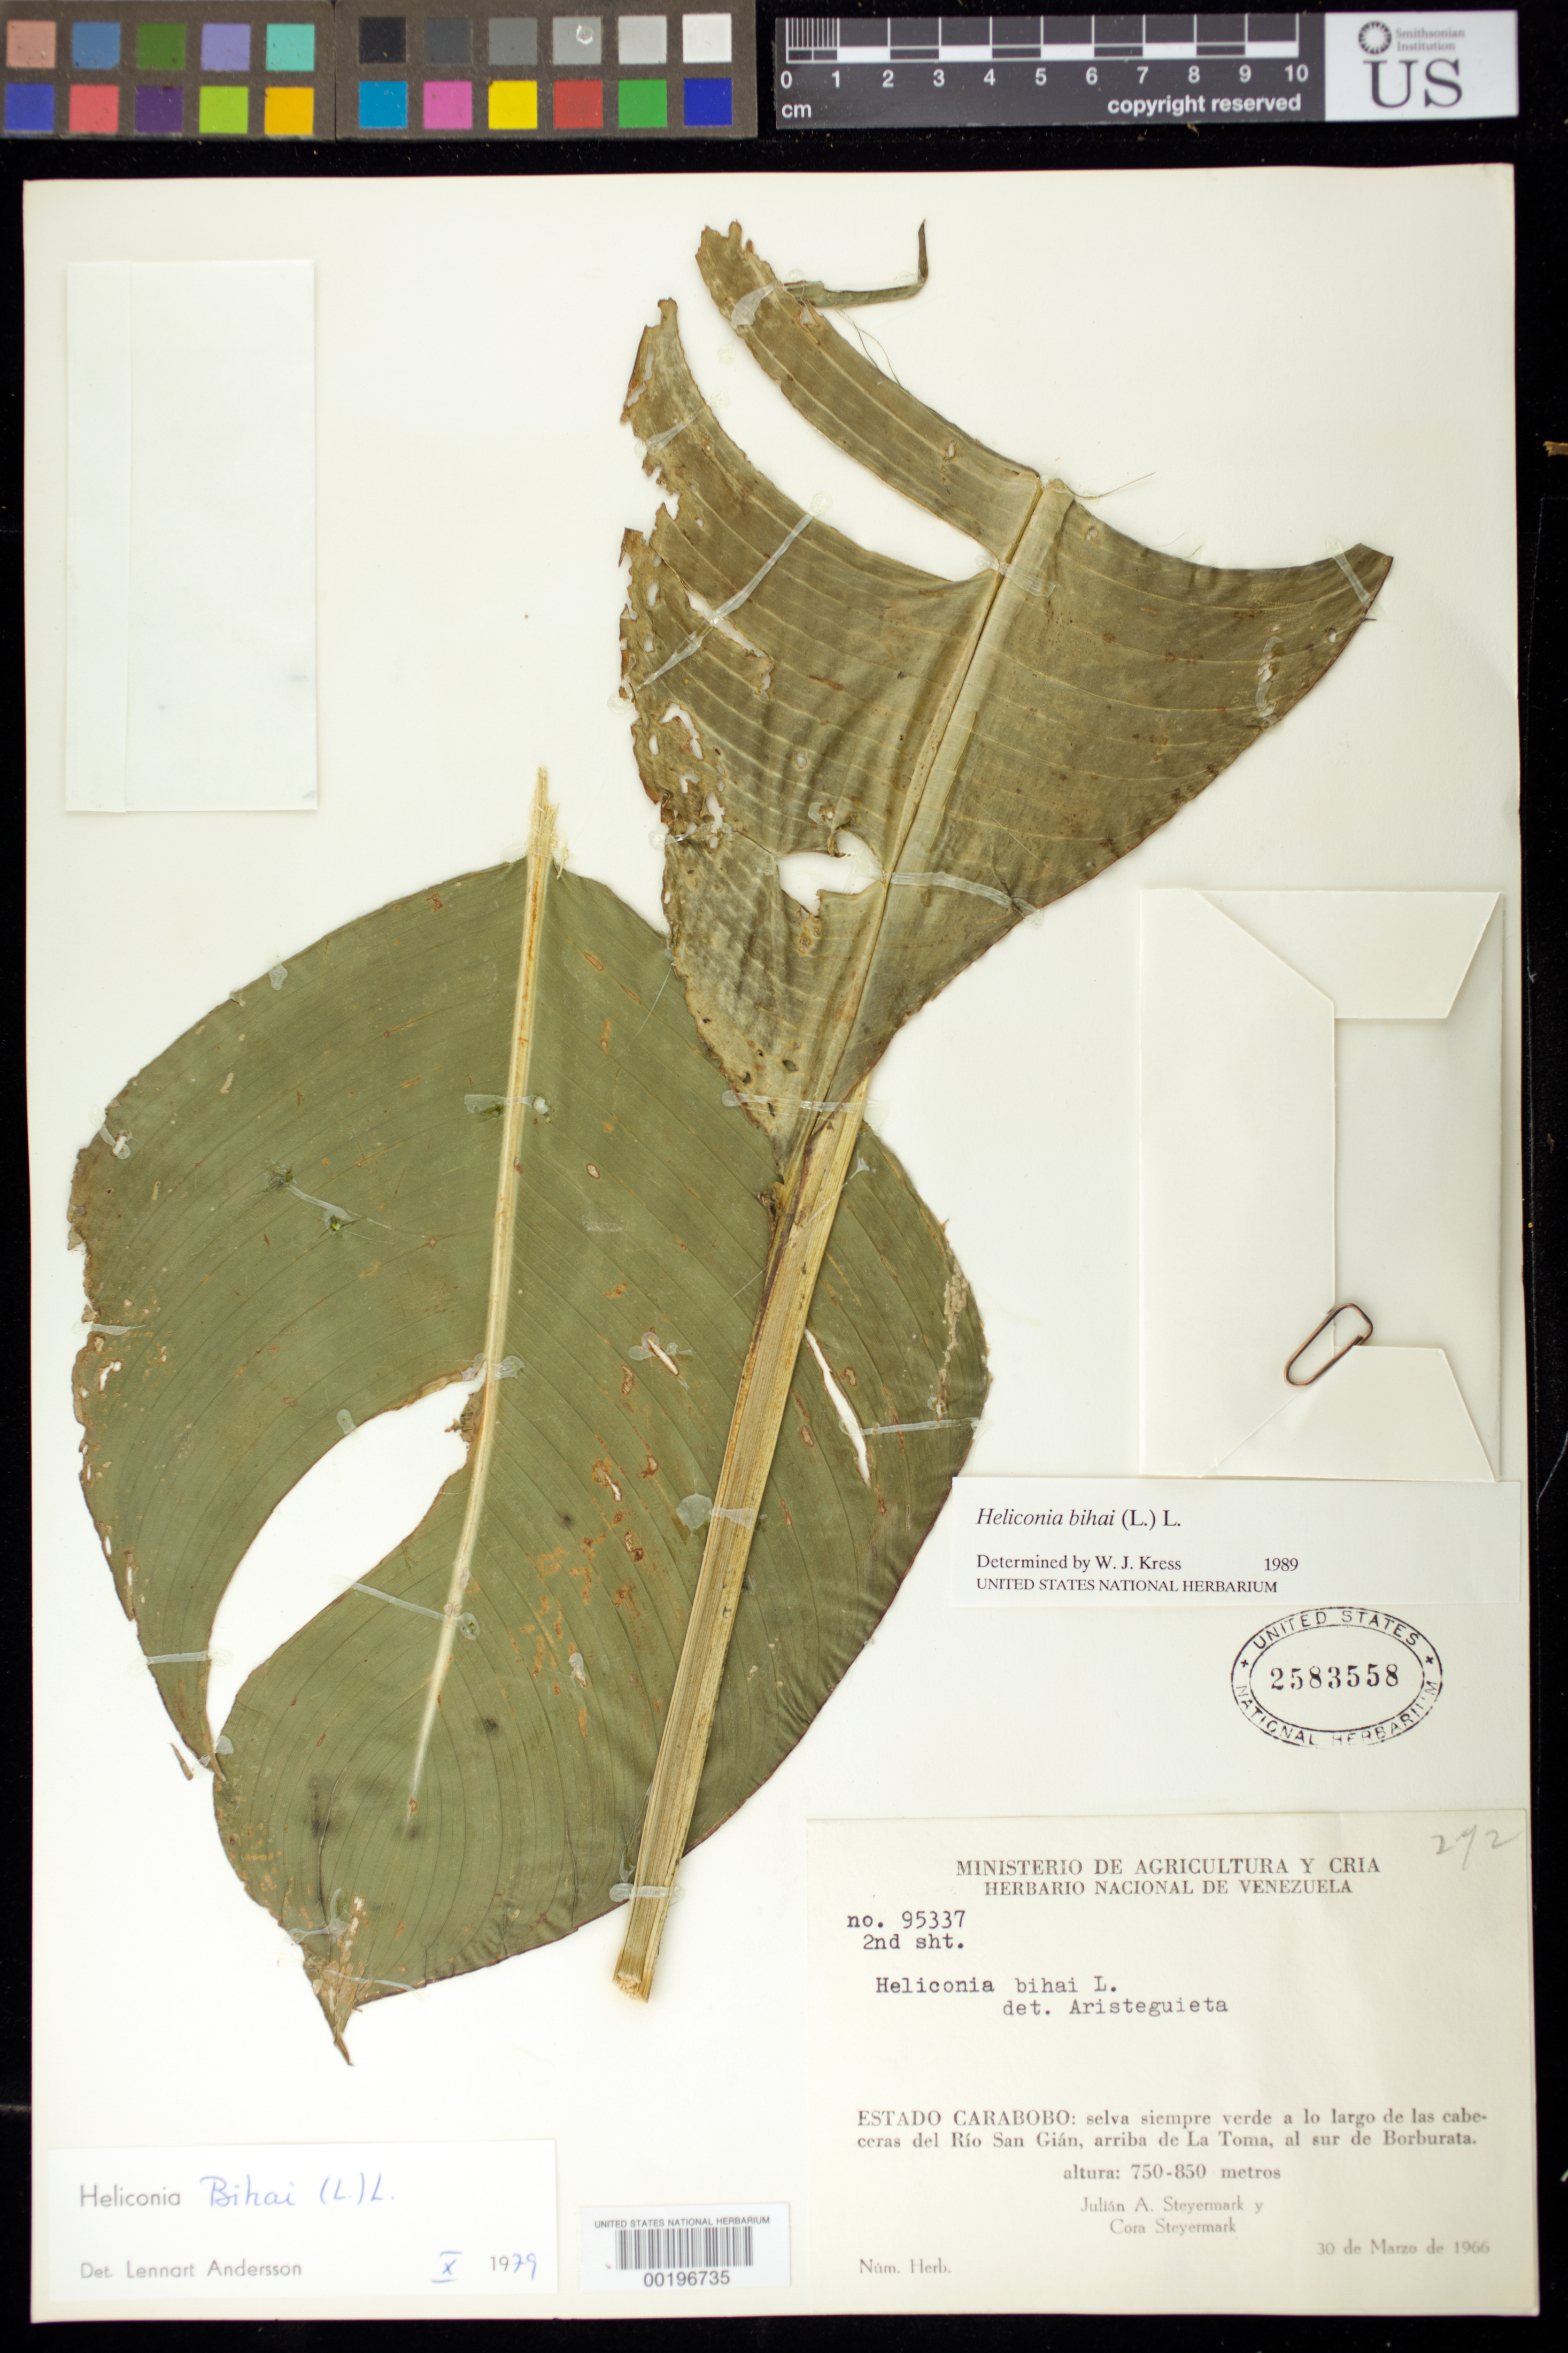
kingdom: Plantae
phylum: Tracheophyta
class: Liliopsida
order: Zingiberales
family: Heliconiaceae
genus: Heliconia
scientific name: Heliconia bihai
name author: (L.) L.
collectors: J. Steyermark & C. Steyermark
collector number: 95337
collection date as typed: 30 Mar 1966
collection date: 1966-03-30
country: Venezuela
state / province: Carabobo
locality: Ever green forest along chief city of rio san gian, above la toma, s of borburata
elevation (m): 750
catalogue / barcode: US 2583558